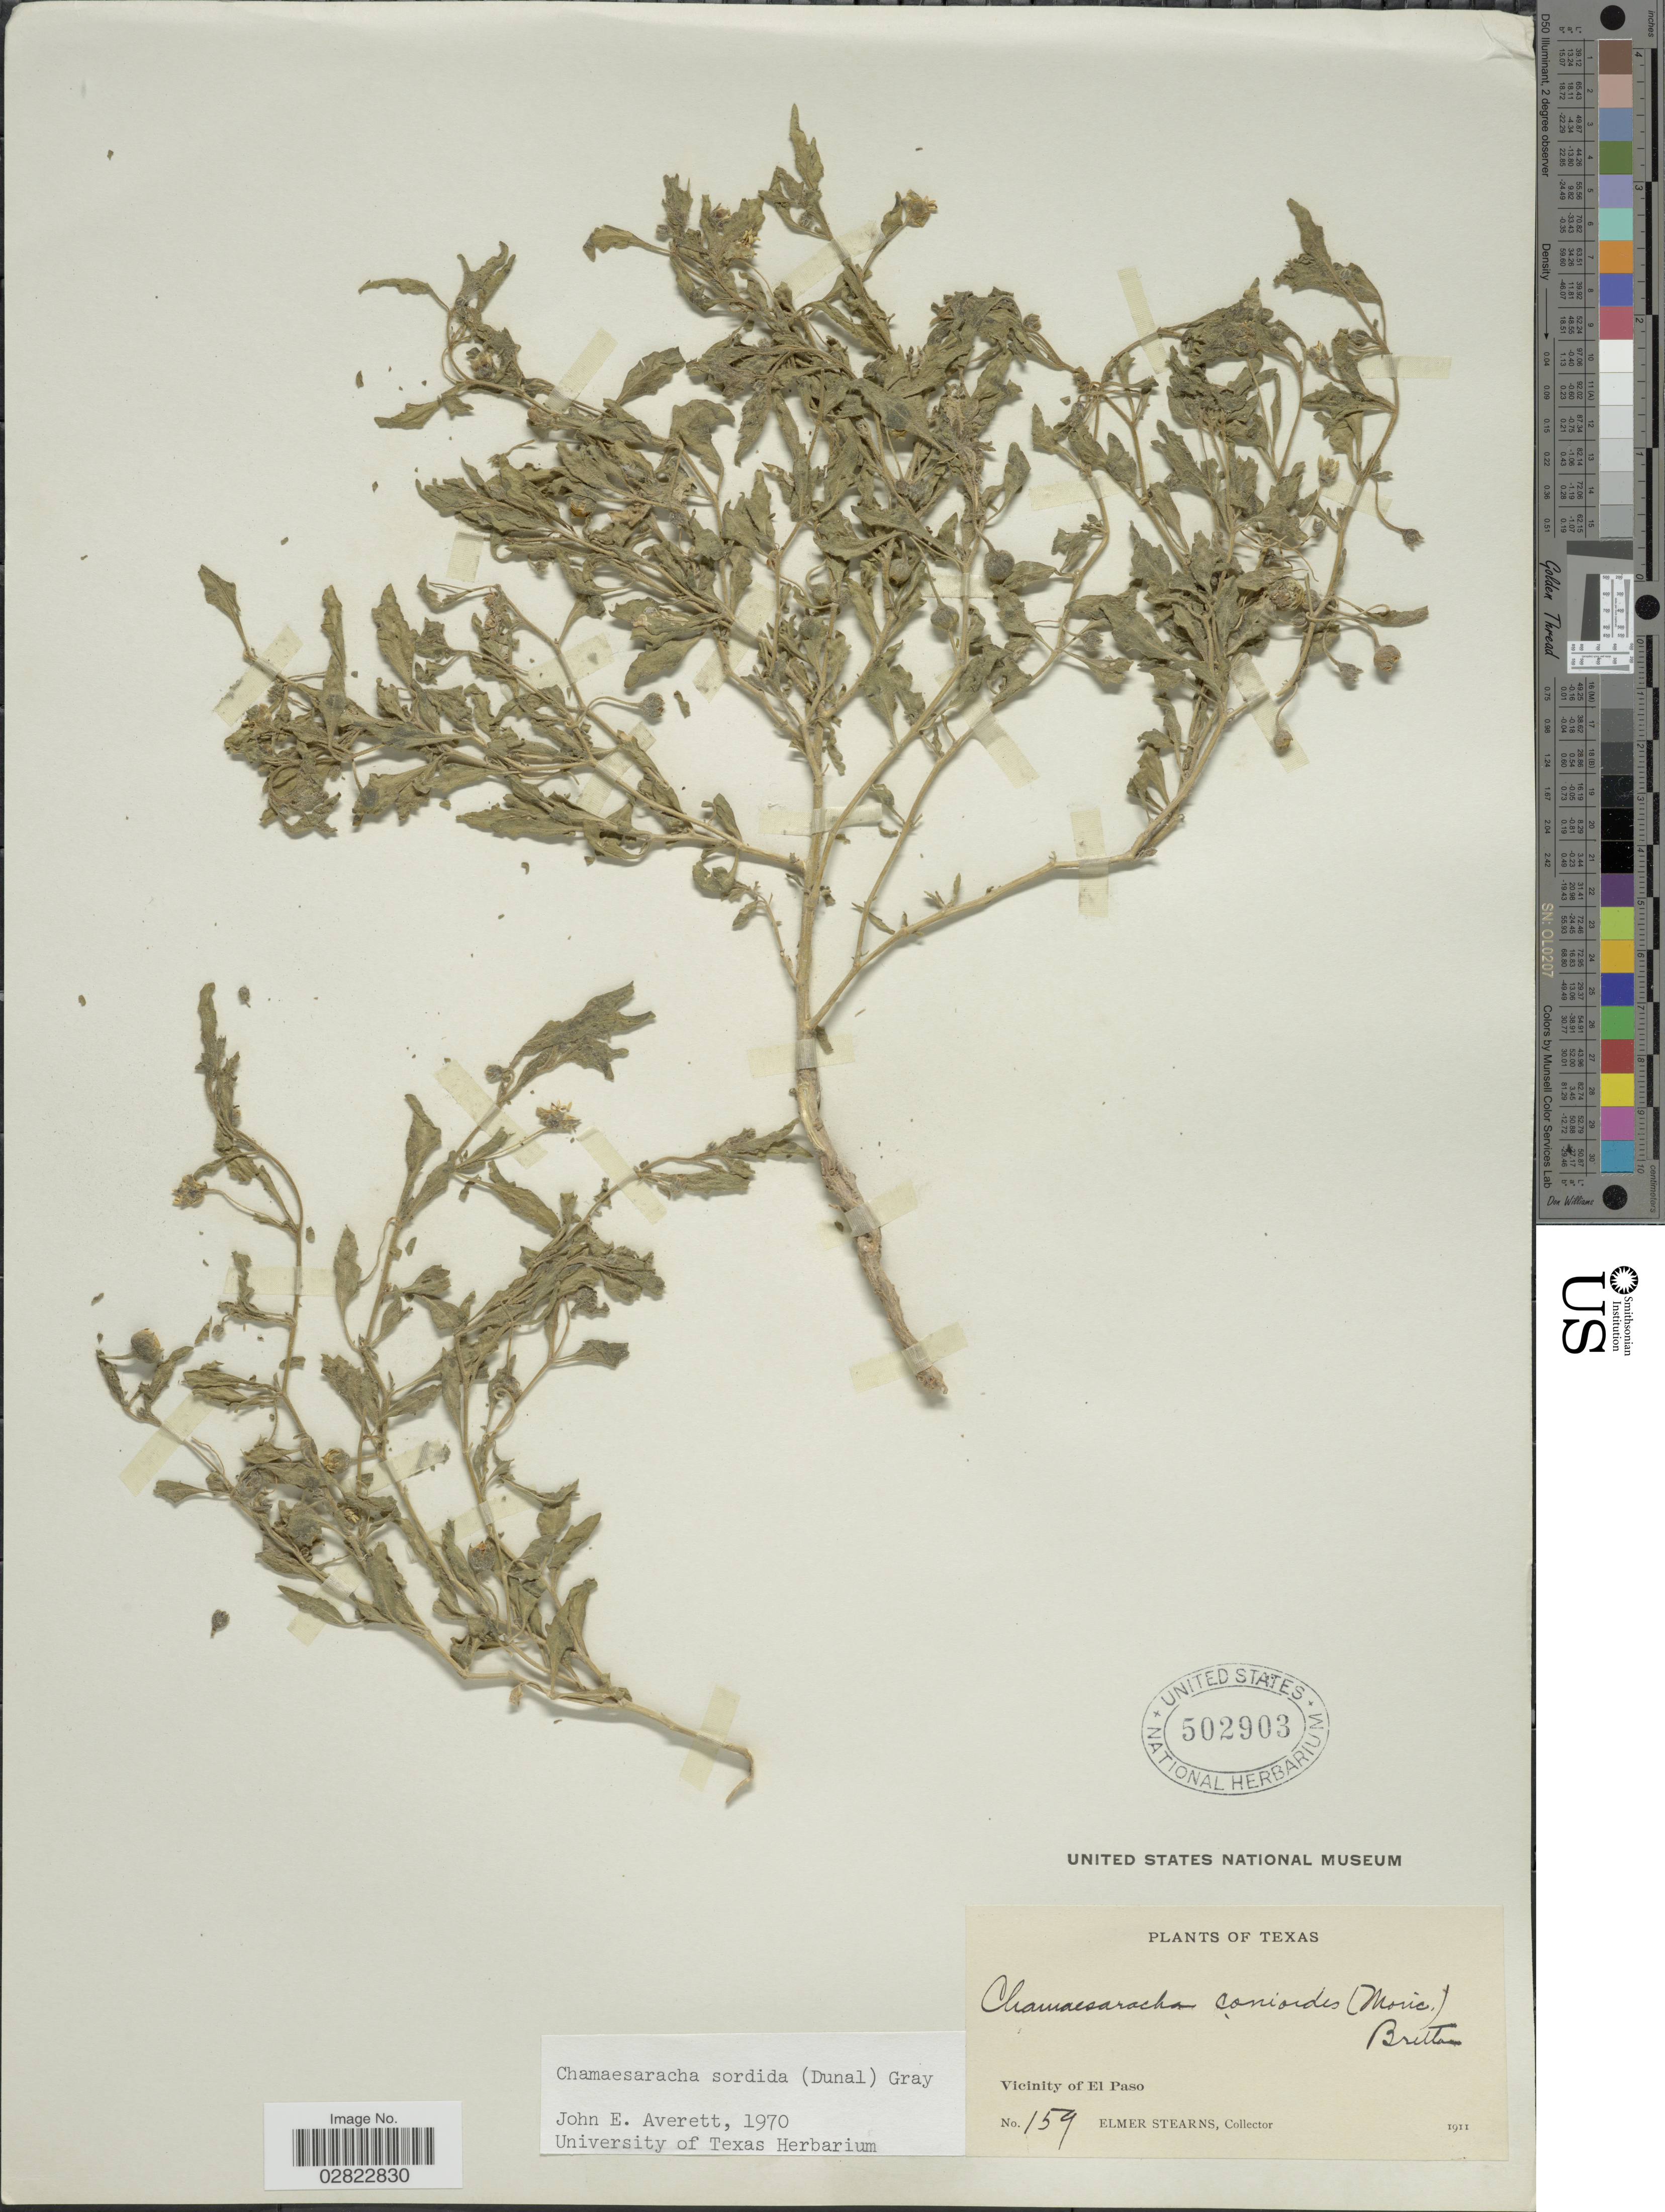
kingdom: Plantae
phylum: Tracheophyta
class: Magnoliopsida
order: Solanales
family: Solanaceae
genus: Chamaesaracha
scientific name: Chamaesaracha sordida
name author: (Dunal) S.F. Gray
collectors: E. Stearns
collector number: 159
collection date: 1911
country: United States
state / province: Texas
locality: Vicinity of El Paso.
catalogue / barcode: US 502903